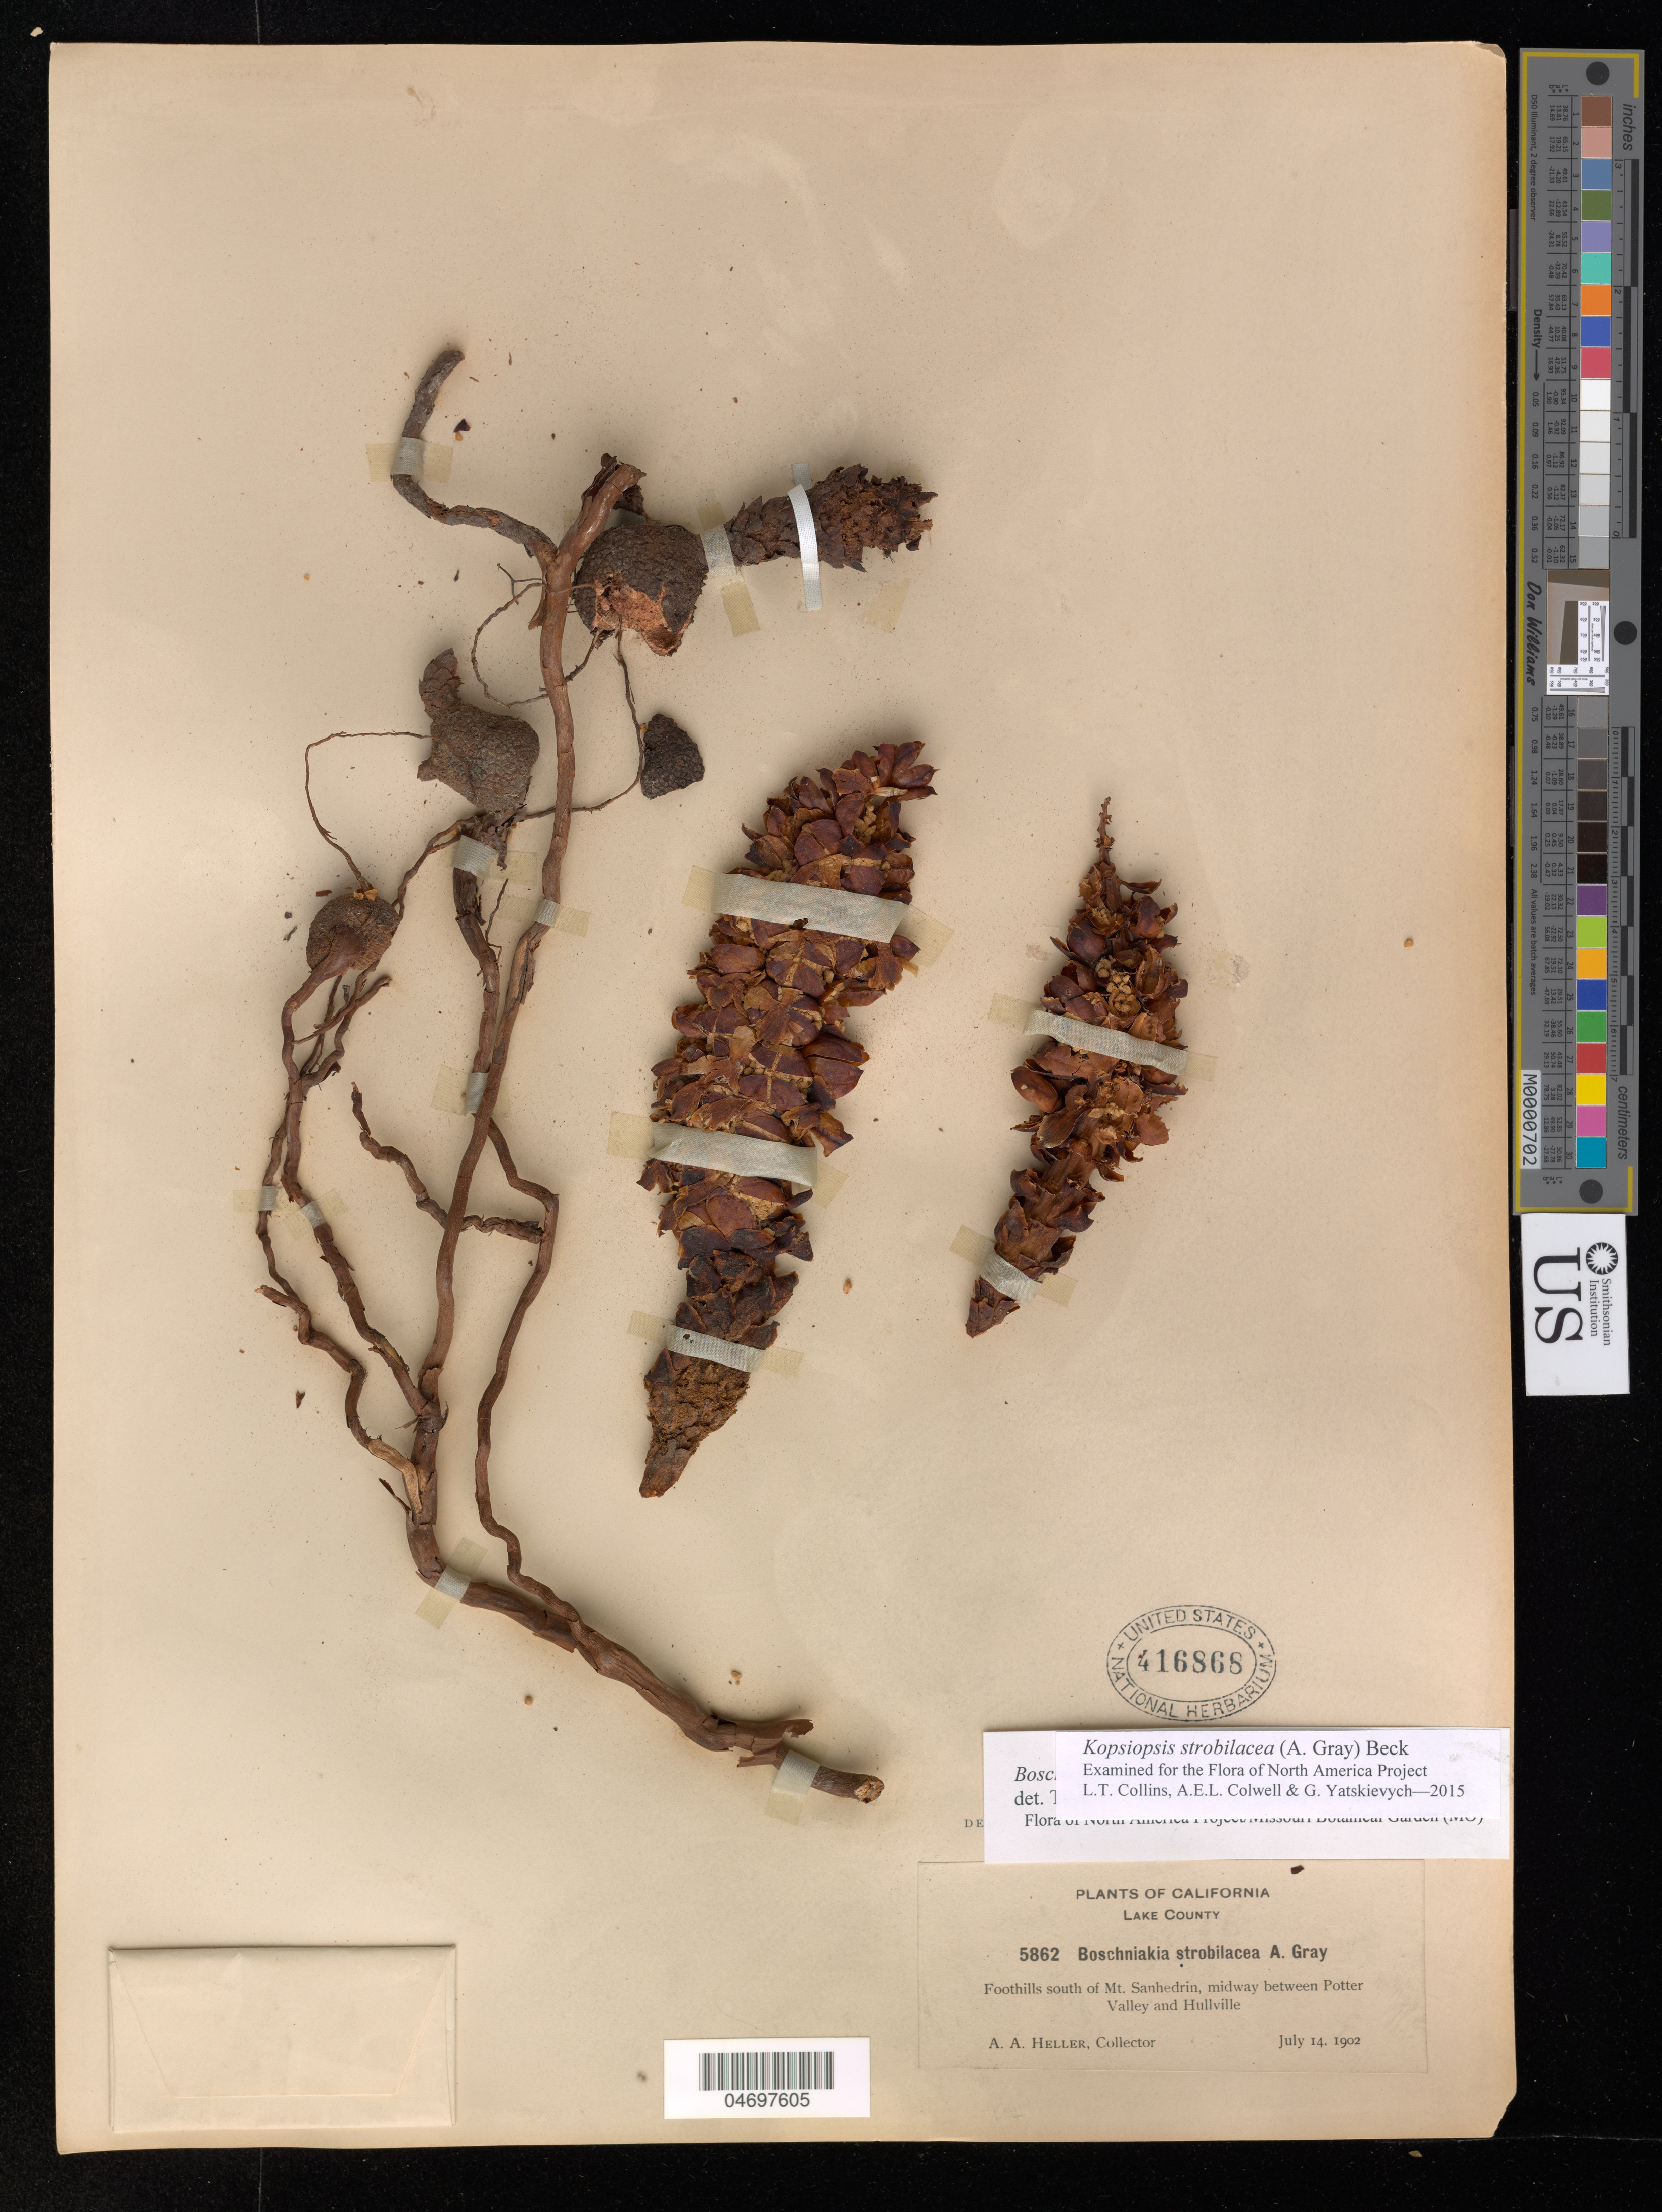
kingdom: Plantae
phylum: Tracheophyta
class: Magnoliopsida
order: Lamiales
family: Orobanchaceae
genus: Kopsiopsis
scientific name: Kopsiopsis strobilacea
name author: (A. Gray) Beck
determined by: Collins, L. T.; Colwell, A. E.; Yatskievych, G. A.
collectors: A. A. Heller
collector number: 5862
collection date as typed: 14 Jul 1902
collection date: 1902-07-14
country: United States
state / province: California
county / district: Lake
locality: Foothills S of Mt. Sanhedrin, midway between Potter Valley & Hullville.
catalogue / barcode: US 416868